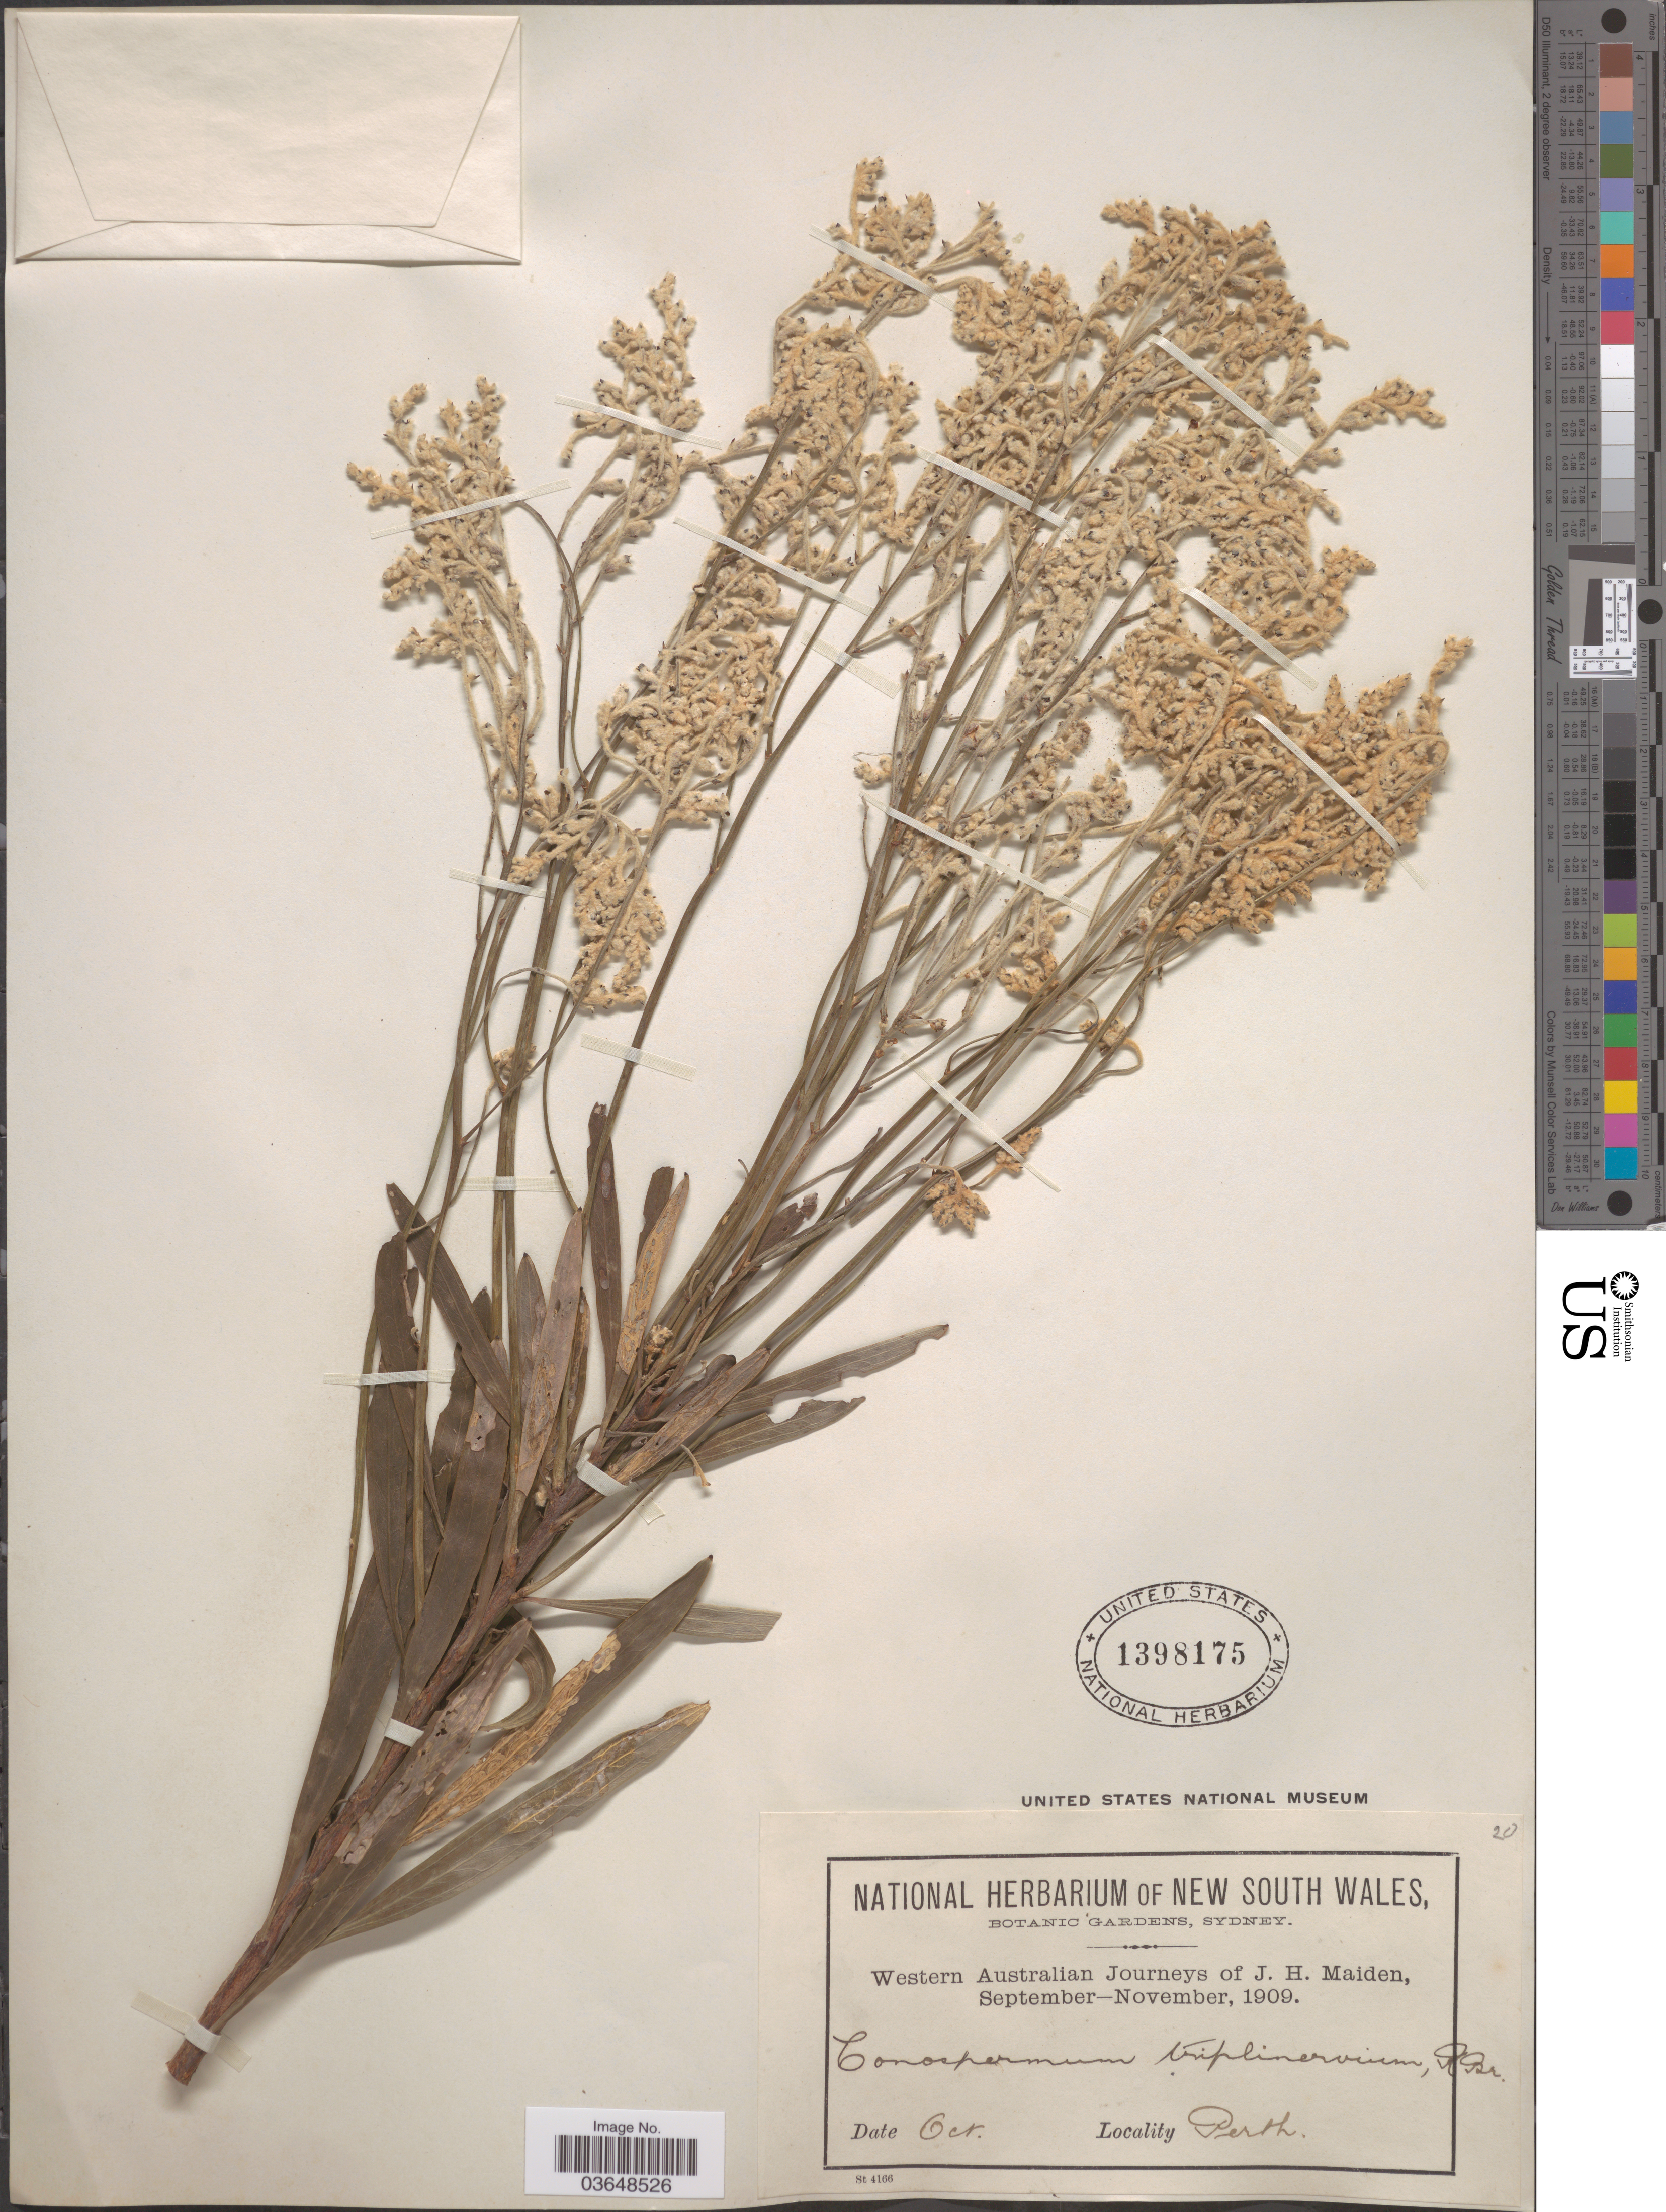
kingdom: Plantae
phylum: Tracheophyta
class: Magnoliopsida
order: Proteales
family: Proteaceae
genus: Conospermum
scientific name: Conospermum triplinervium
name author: R. Br.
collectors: J. Maiden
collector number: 20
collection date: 1909-10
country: Australia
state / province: Western Australia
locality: Perth.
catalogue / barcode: US 1398175